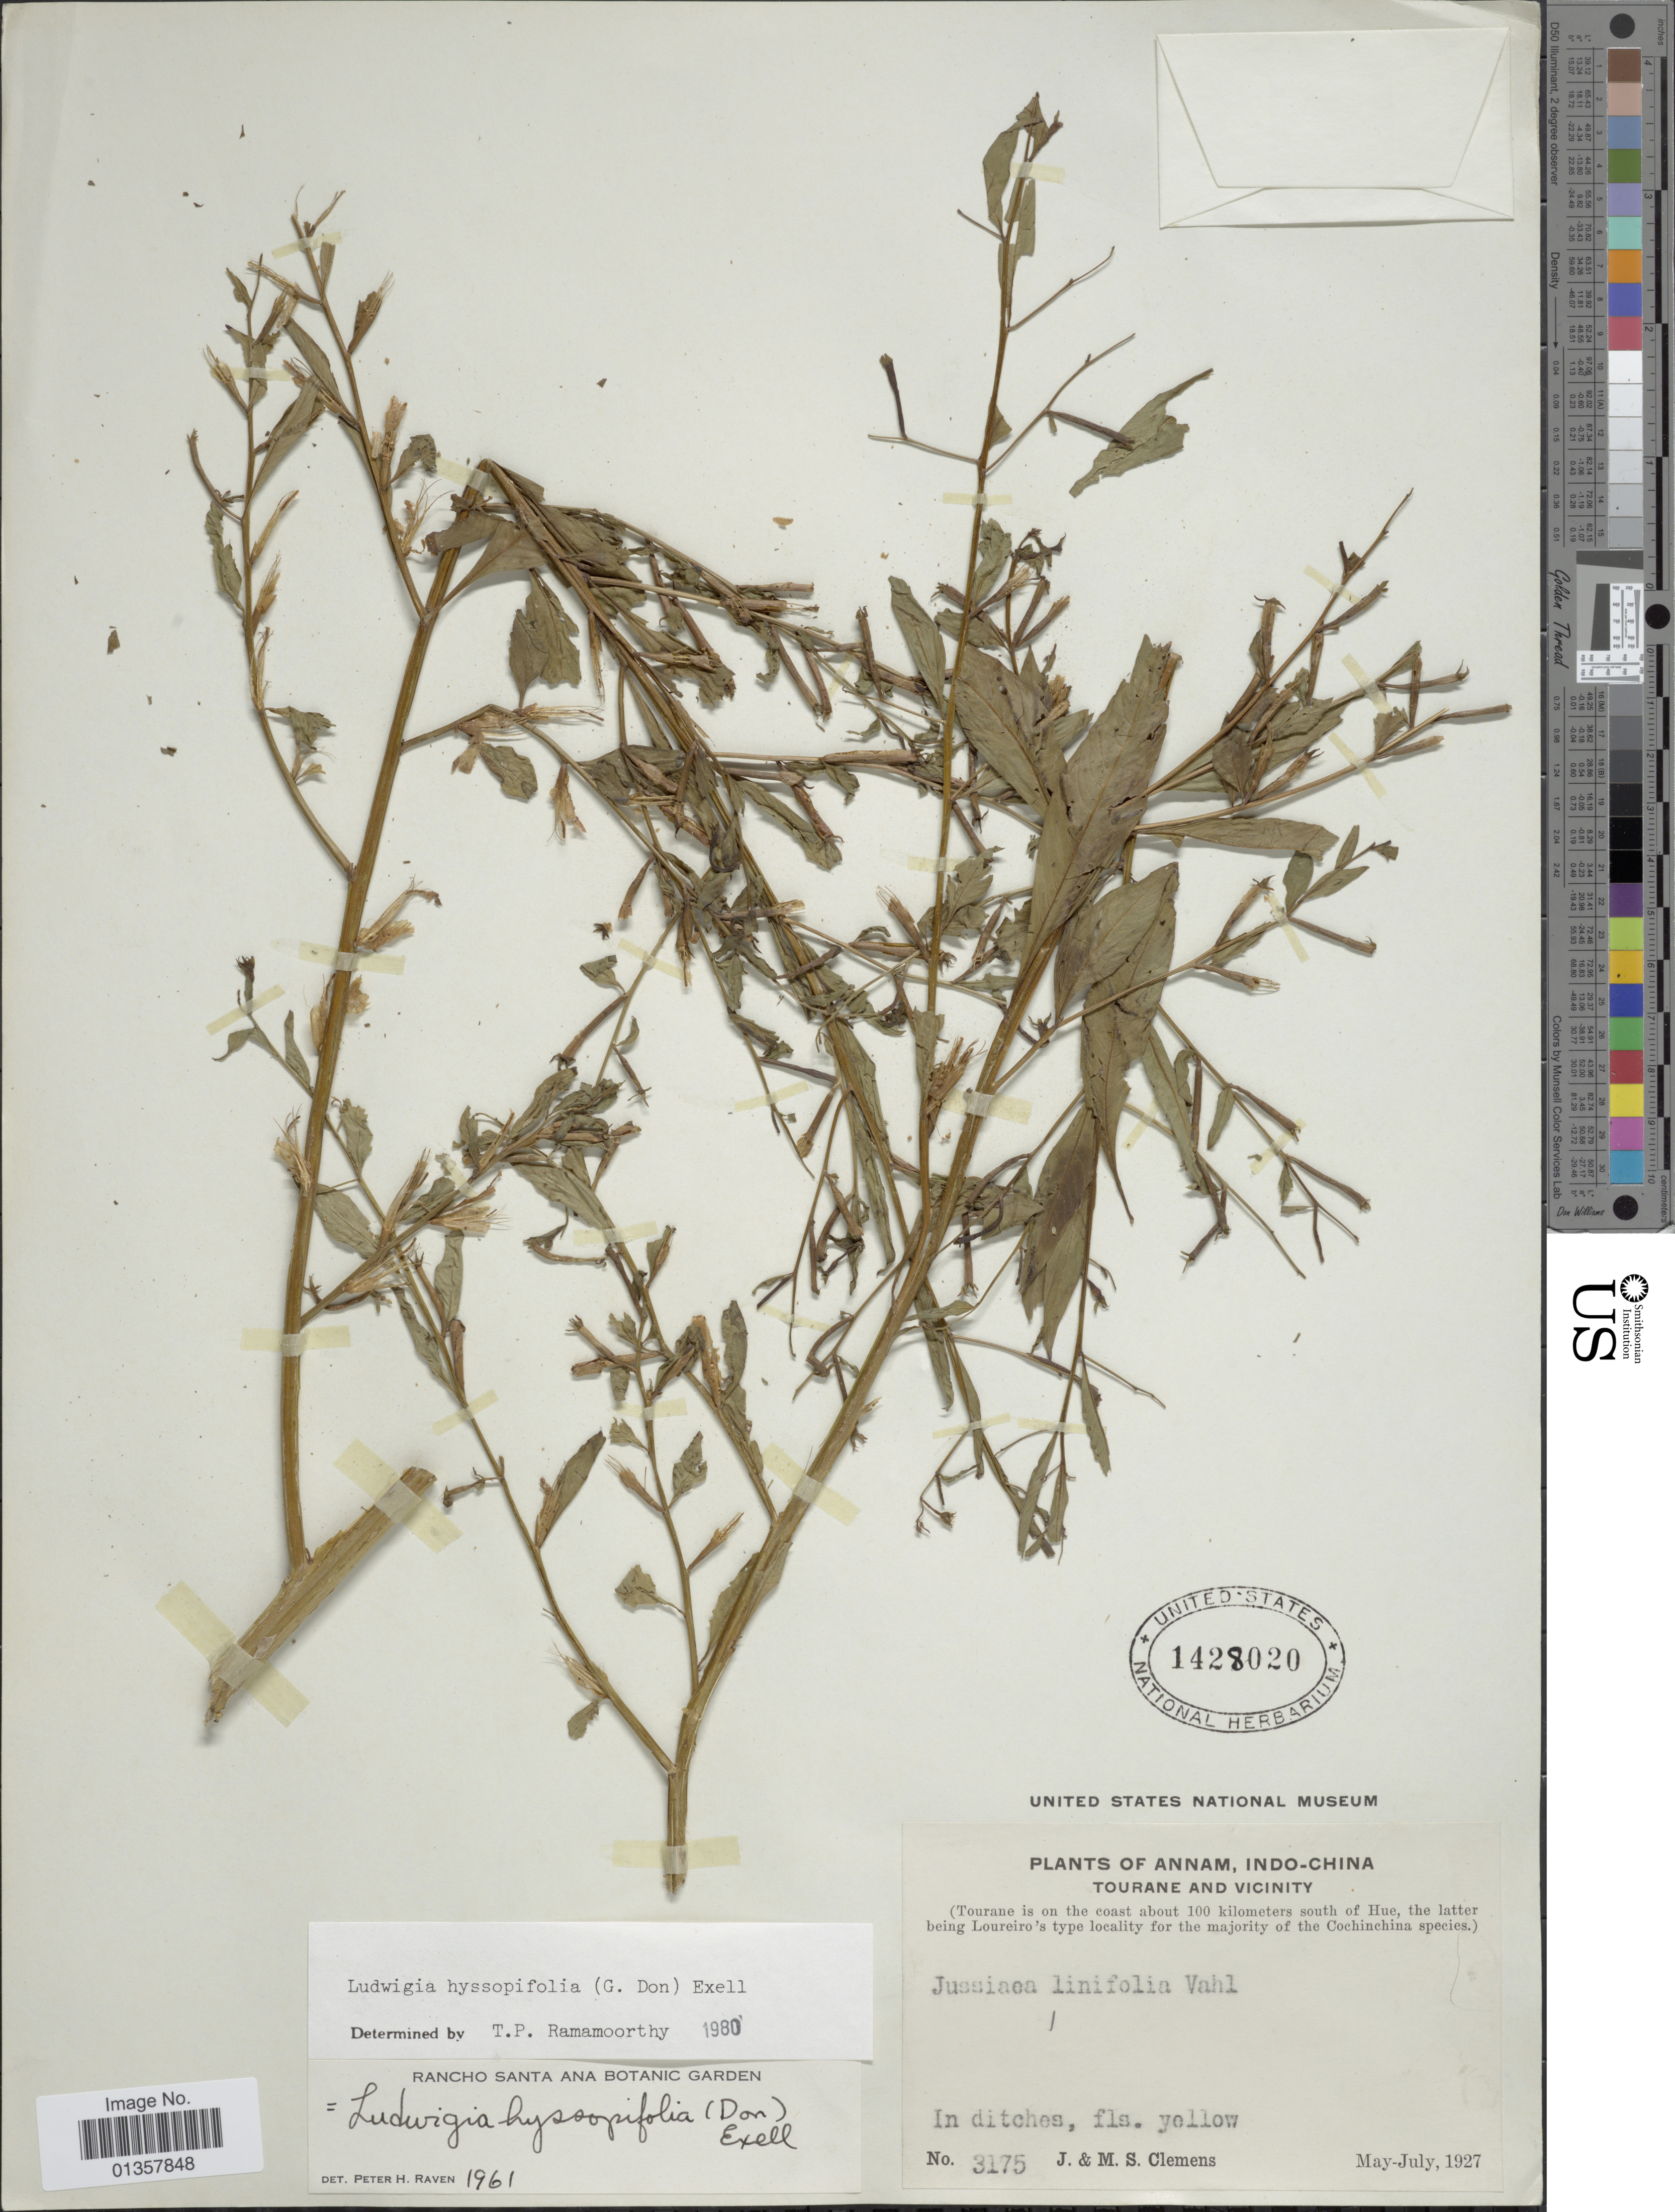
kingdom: Plantae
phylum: Tracheophyta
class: Magnoliopsida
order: Myrtales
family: Onagraceae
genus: Ludwigia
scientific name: Ludwigia hyssopifolia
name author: (G. Don) Exell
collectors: J. Clemens & M. S. Clemens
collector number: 3175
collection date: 1927-05/1927-07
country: Vietnam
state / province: Da Nang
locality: Annam, Indo-China, Tourane and Vicinity, Tourane is on the coast about 100 kilometers south of Hue, the latter being Loureiro's type locality for the majority of the Cochinchina species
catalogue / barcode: US 1428020